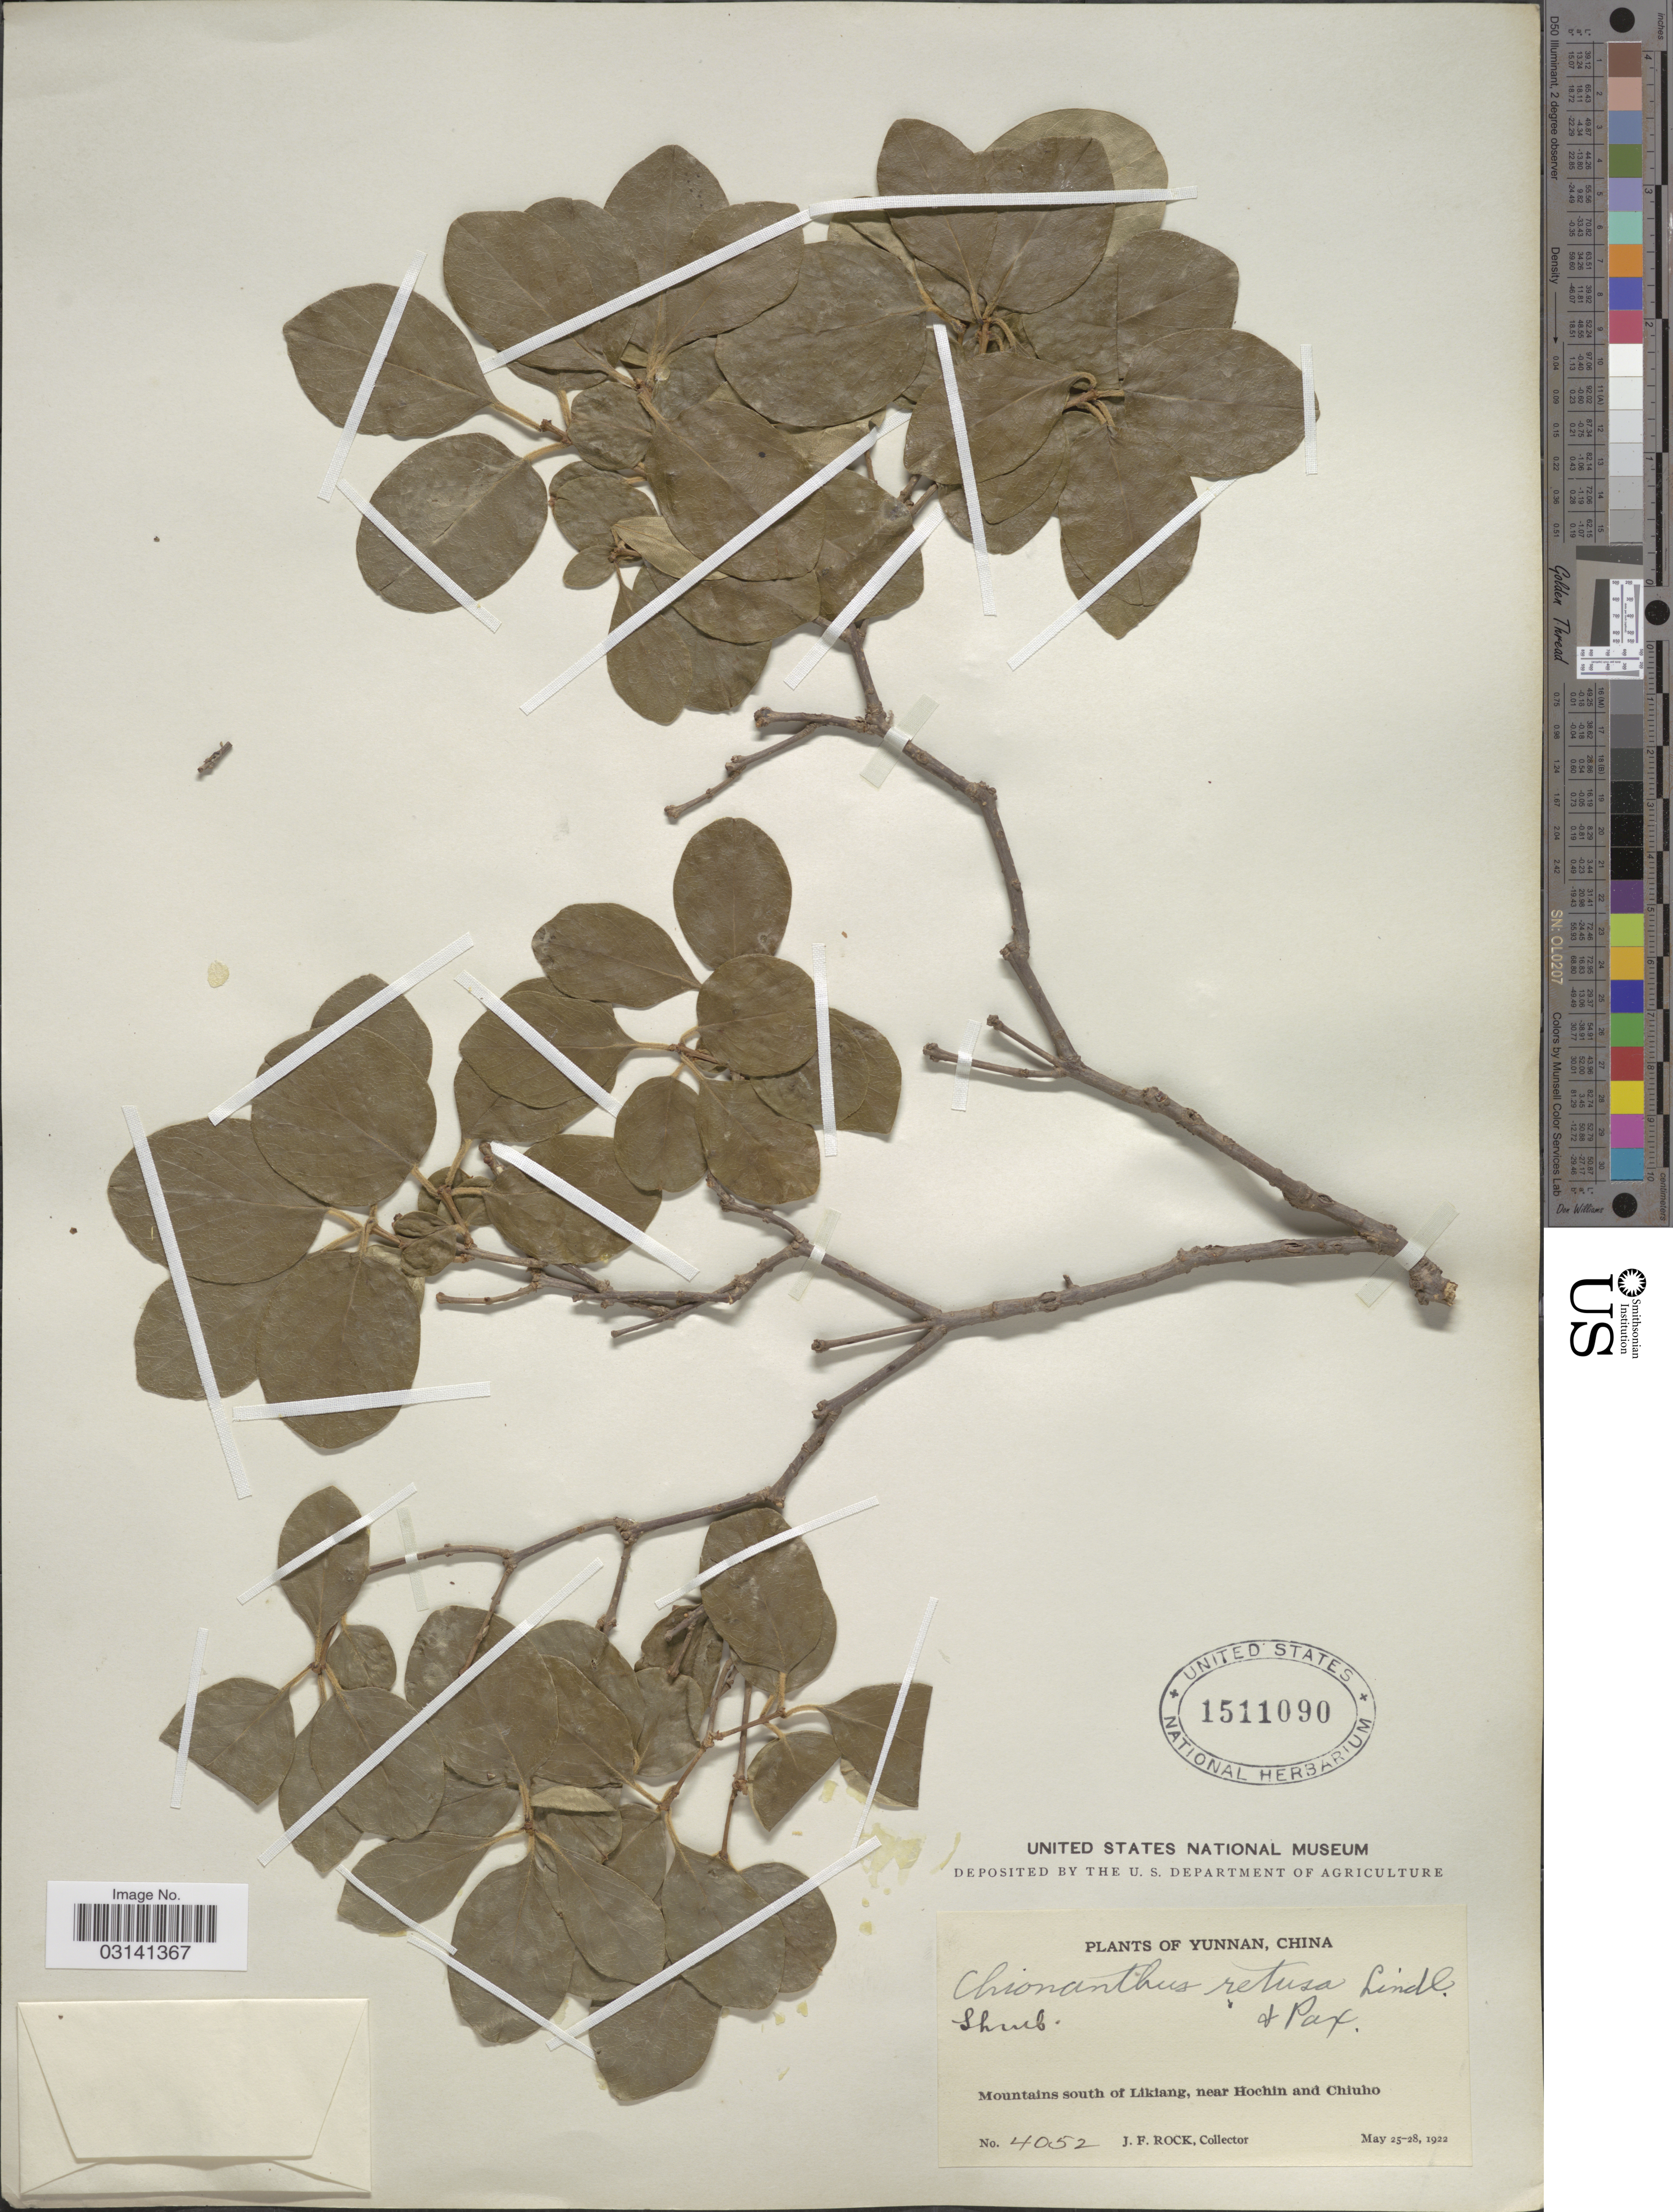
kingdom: Plantae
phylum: Tracheophyta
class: Magnoliopsida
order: Lamiales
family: Oleaceae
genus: Chionanthus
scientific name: Chionanthus retusus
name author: Lindl. & Paxton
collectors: J. Rock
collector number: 4052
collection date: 1922-05-25/1922-05-28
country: China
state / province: Yunnan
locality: Mountains south of Likiang, near Hochin and Chiuho.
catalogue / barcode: US 1511090